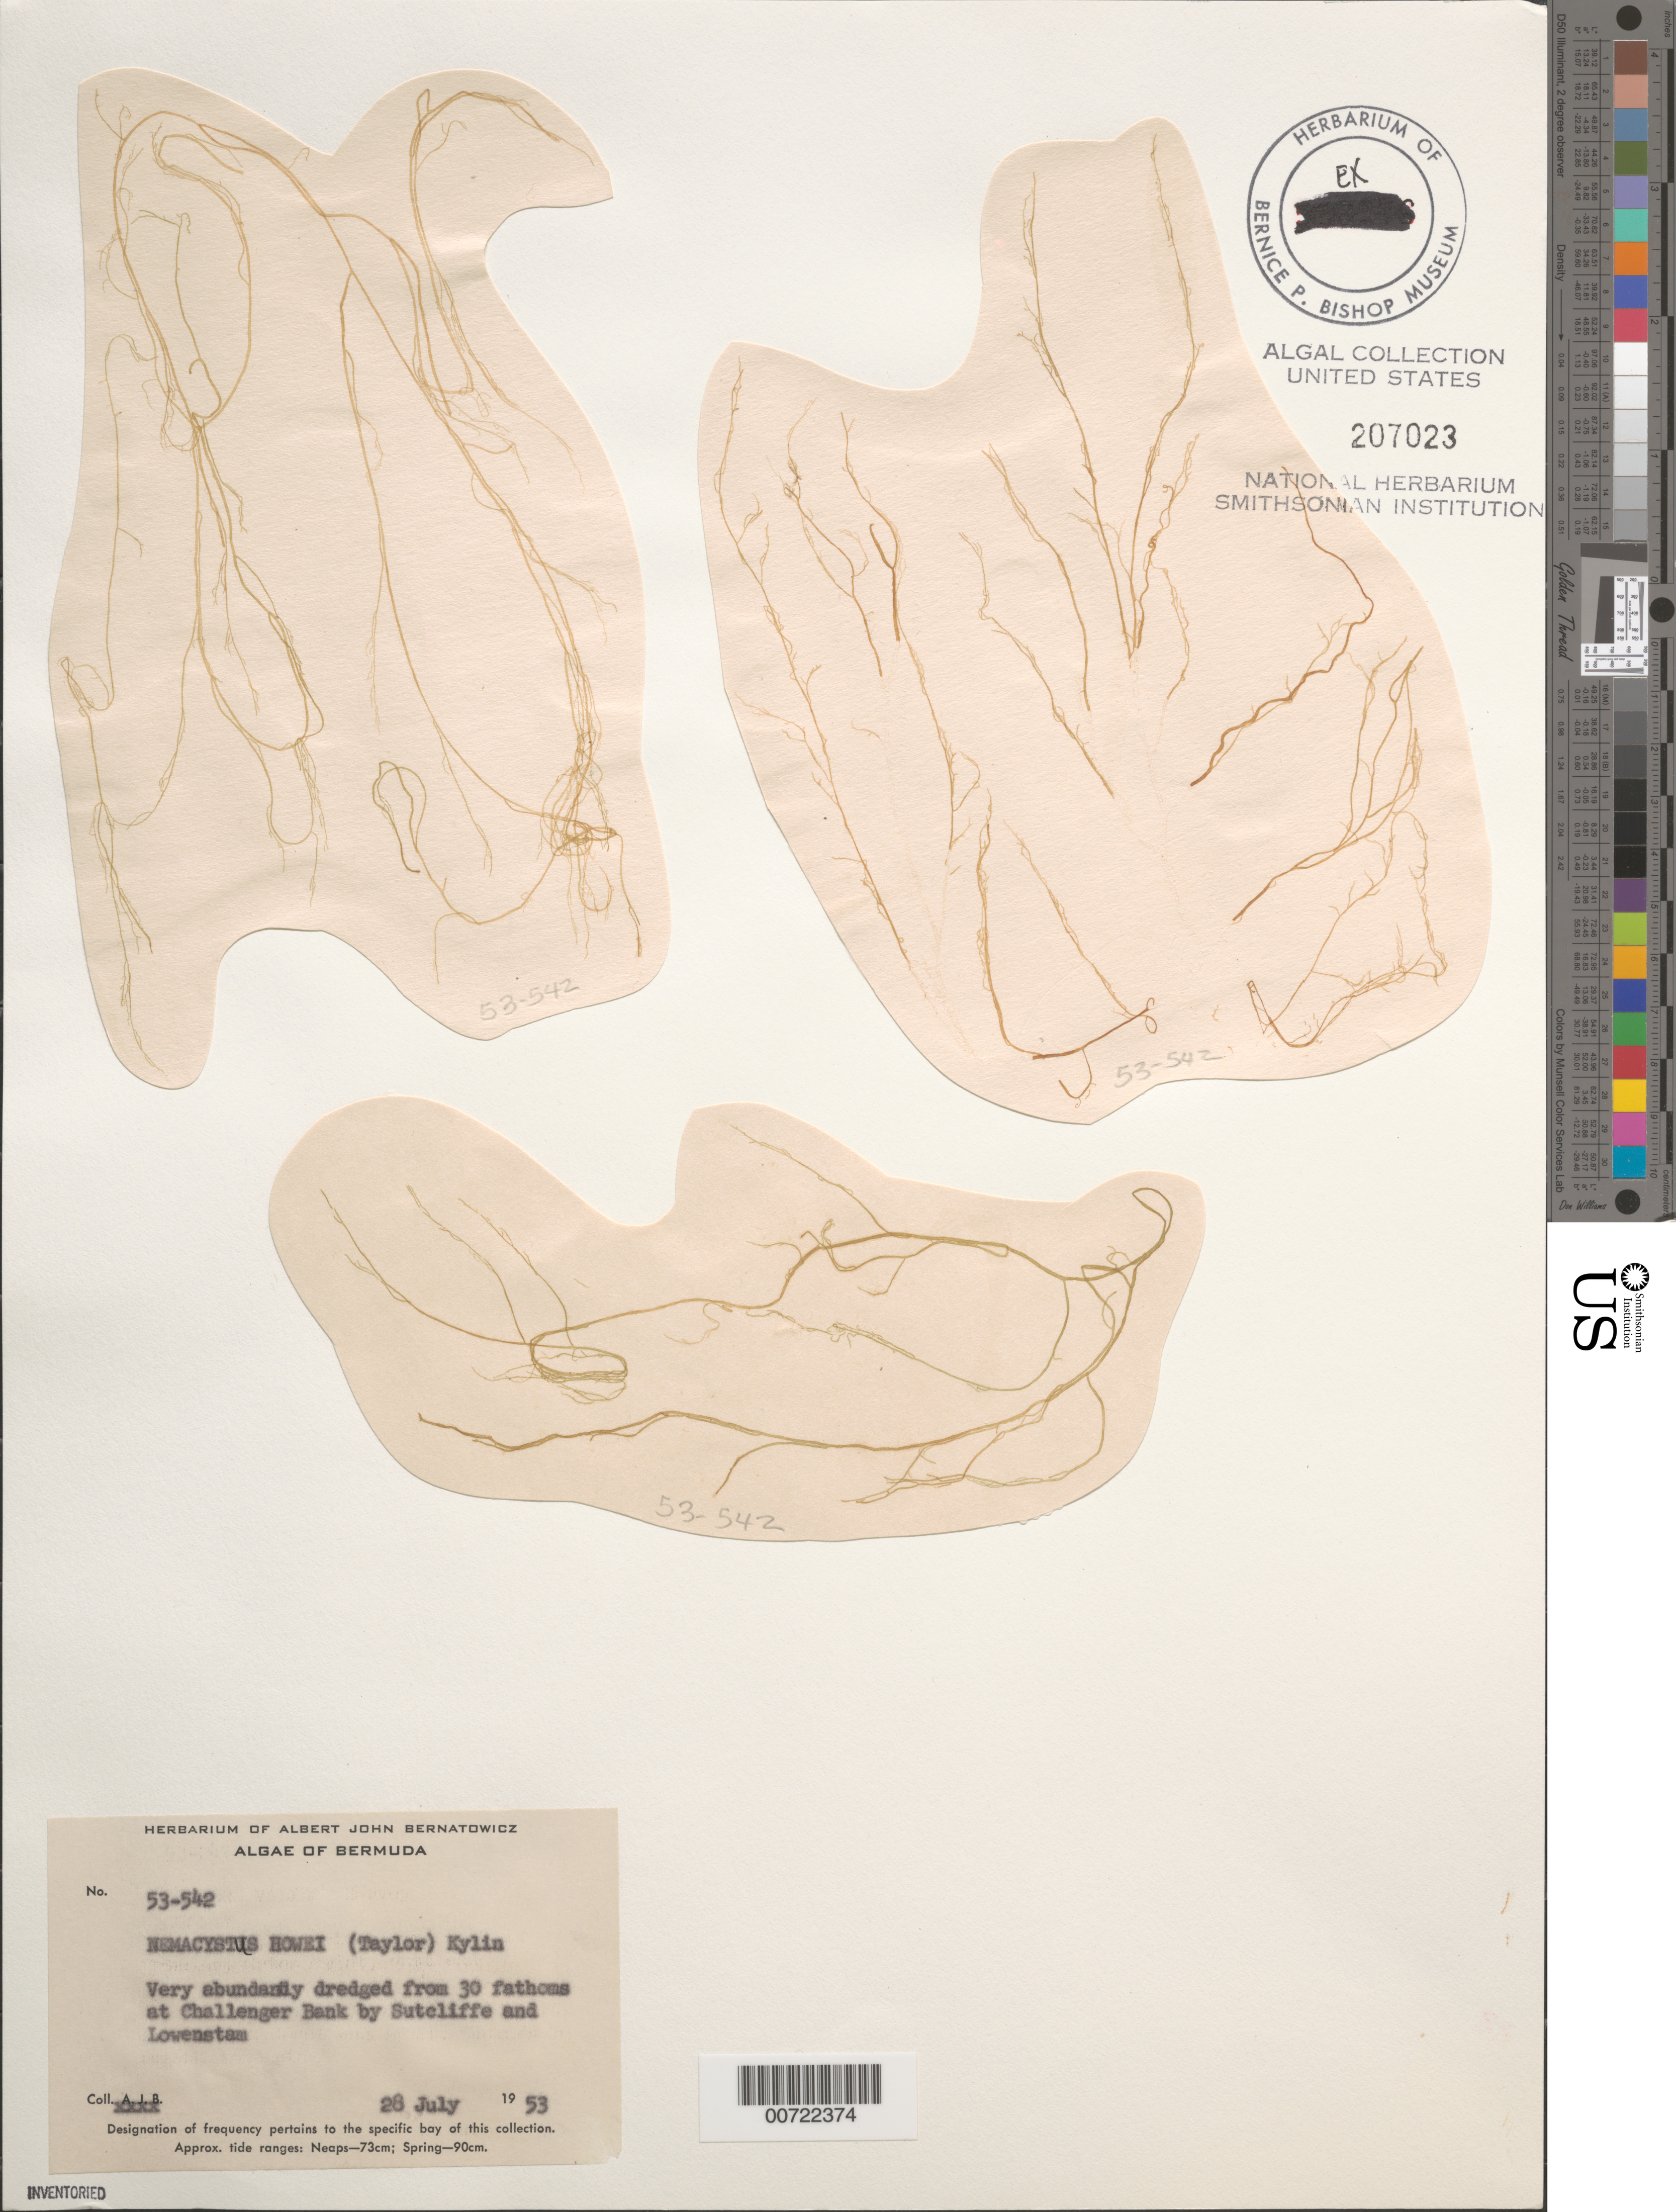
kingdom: Chromista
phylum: Ochrophyta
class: Phaeophyceae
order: Ectocarpales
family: Chordariaceae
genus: Nemacystus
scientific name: Nemacystus howei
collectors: W. Sutcliffe & H. Lowenstam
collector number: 53-542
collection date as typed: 28 Jul 1953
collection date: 1953-07-28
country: Bermuda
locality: Challenger Bank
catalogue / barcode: US 207023